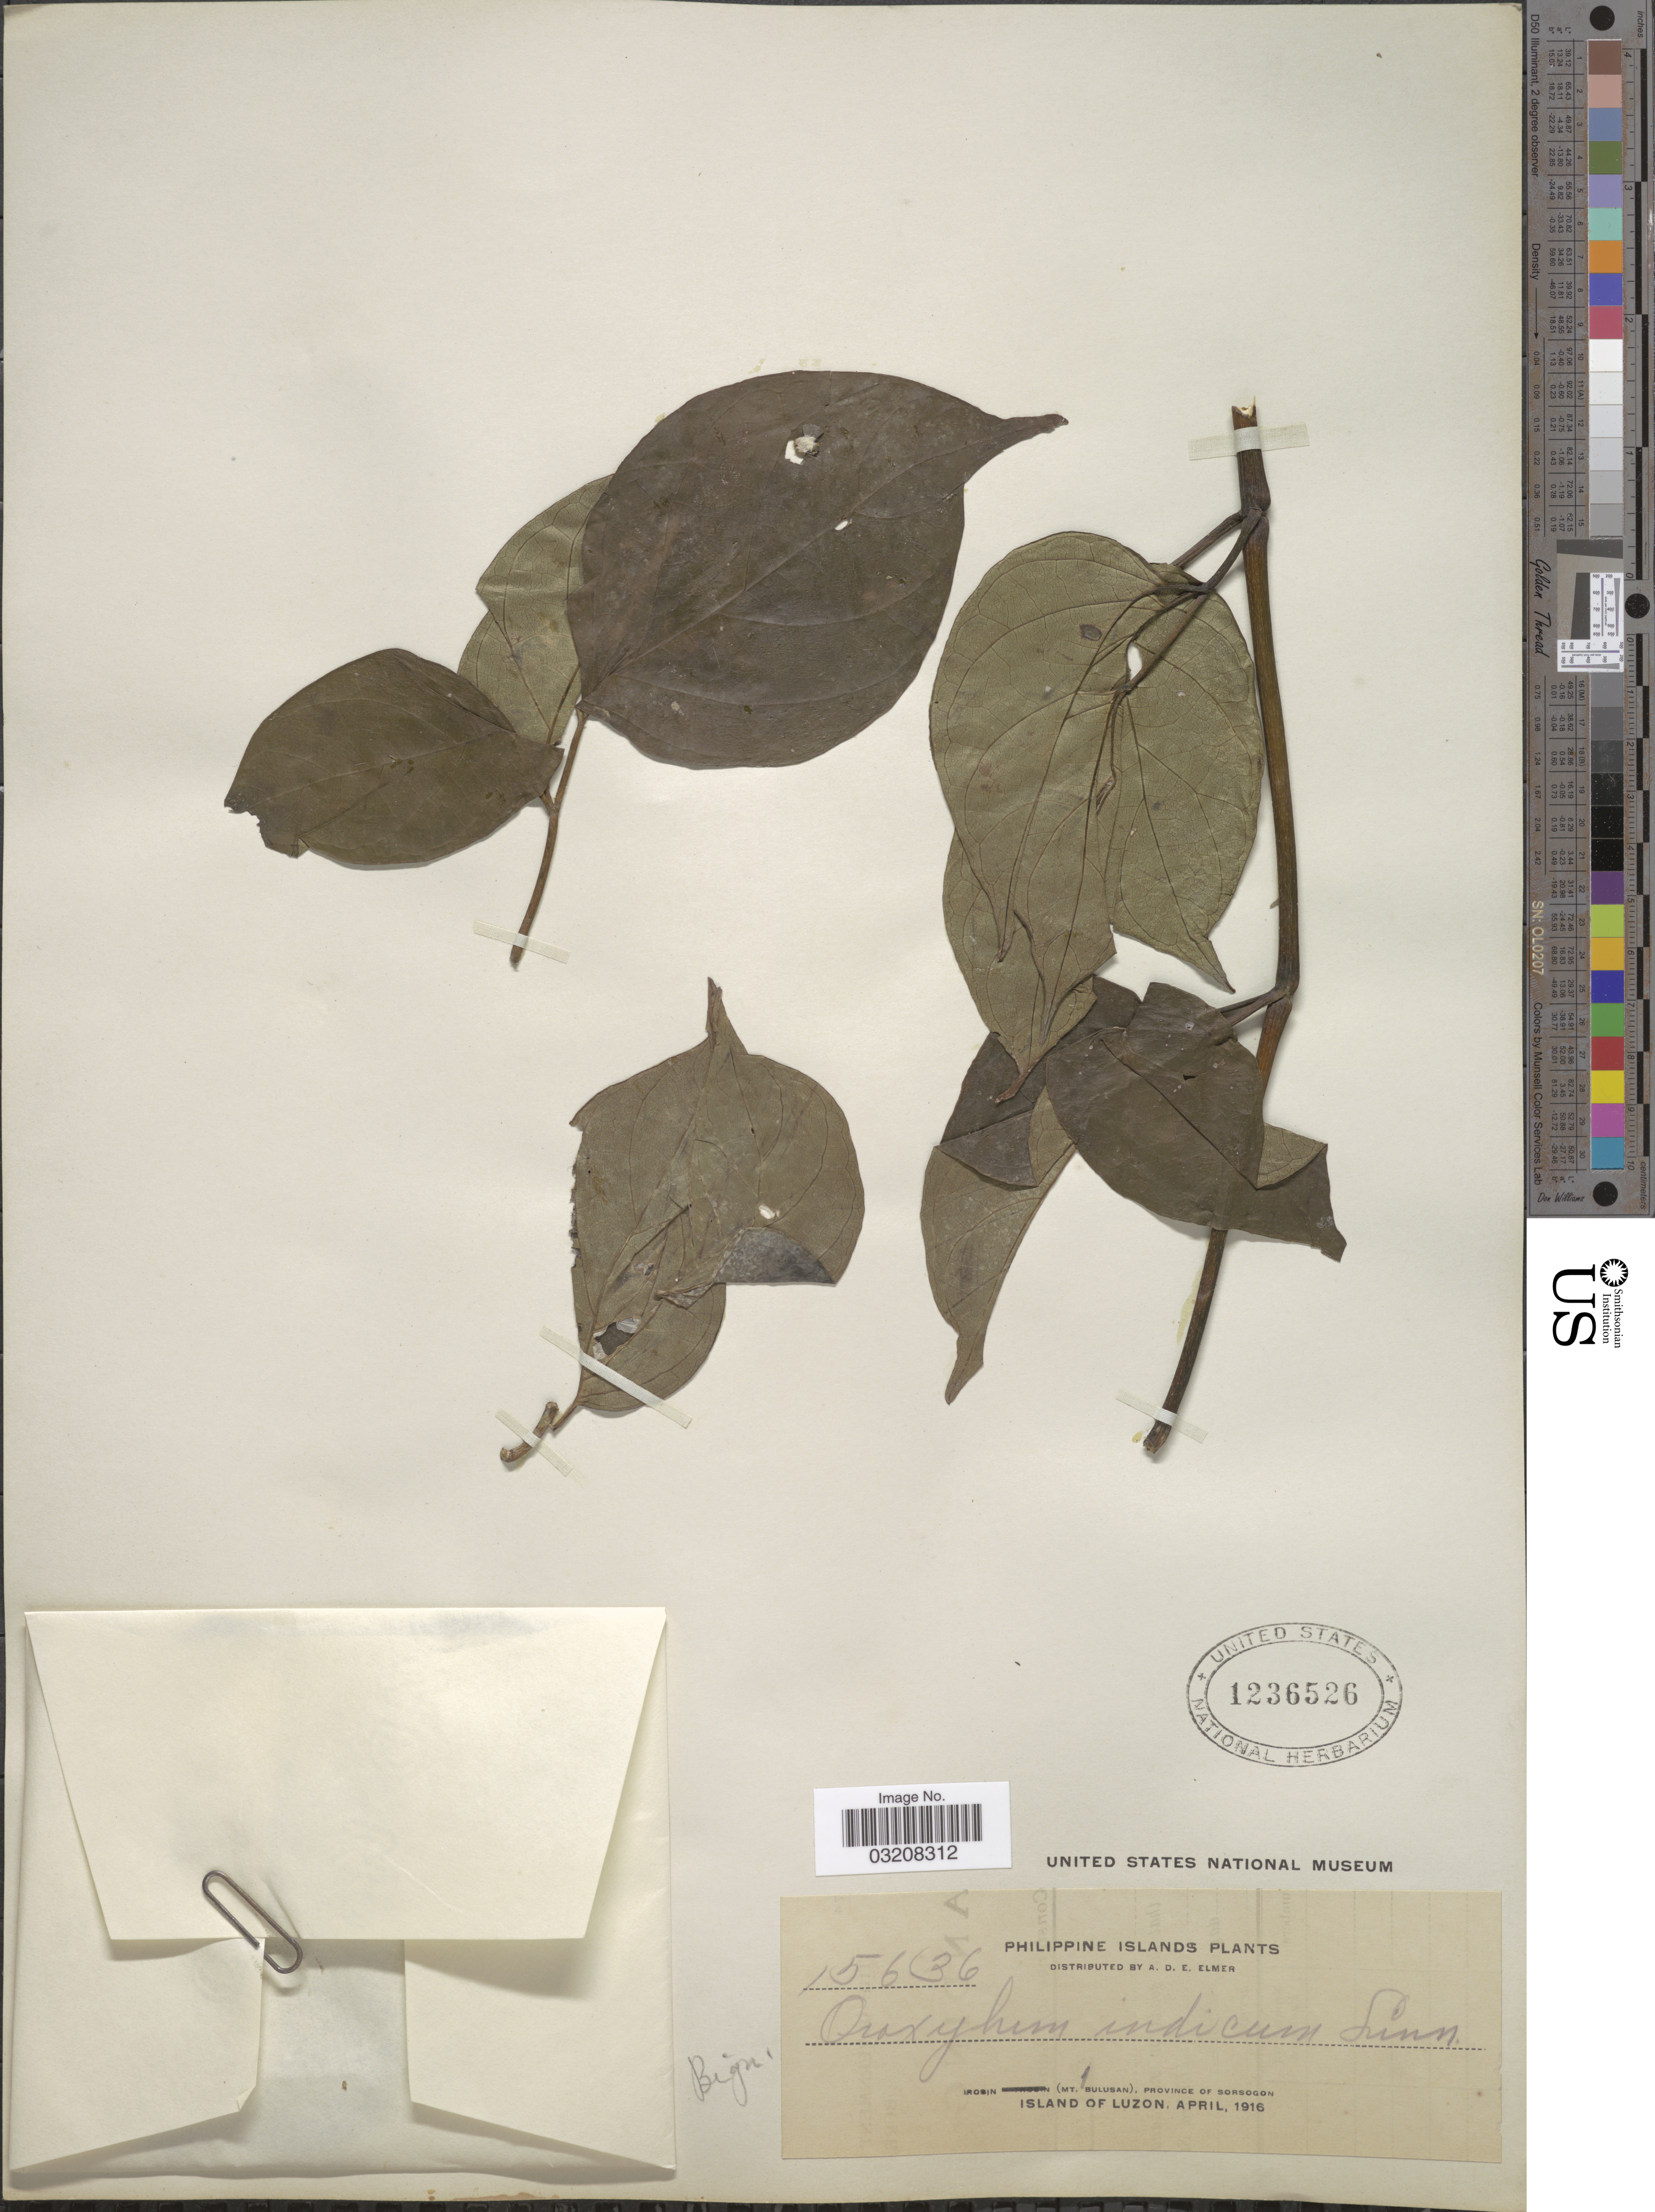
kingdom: Plantae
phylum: Tracheophyta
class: Magnoliopsida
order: Lamiales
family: Bignoniaceae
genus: Oroxylum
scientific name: Oroxylum indicum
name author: (L.) Kurz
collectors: A. D. E. Elmer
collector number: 15636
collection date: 1916-04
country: Philippines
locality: Irosin (Mt. Bulusan). Province of Sorsogon. Island of Luzon.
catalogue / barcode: US 1236526